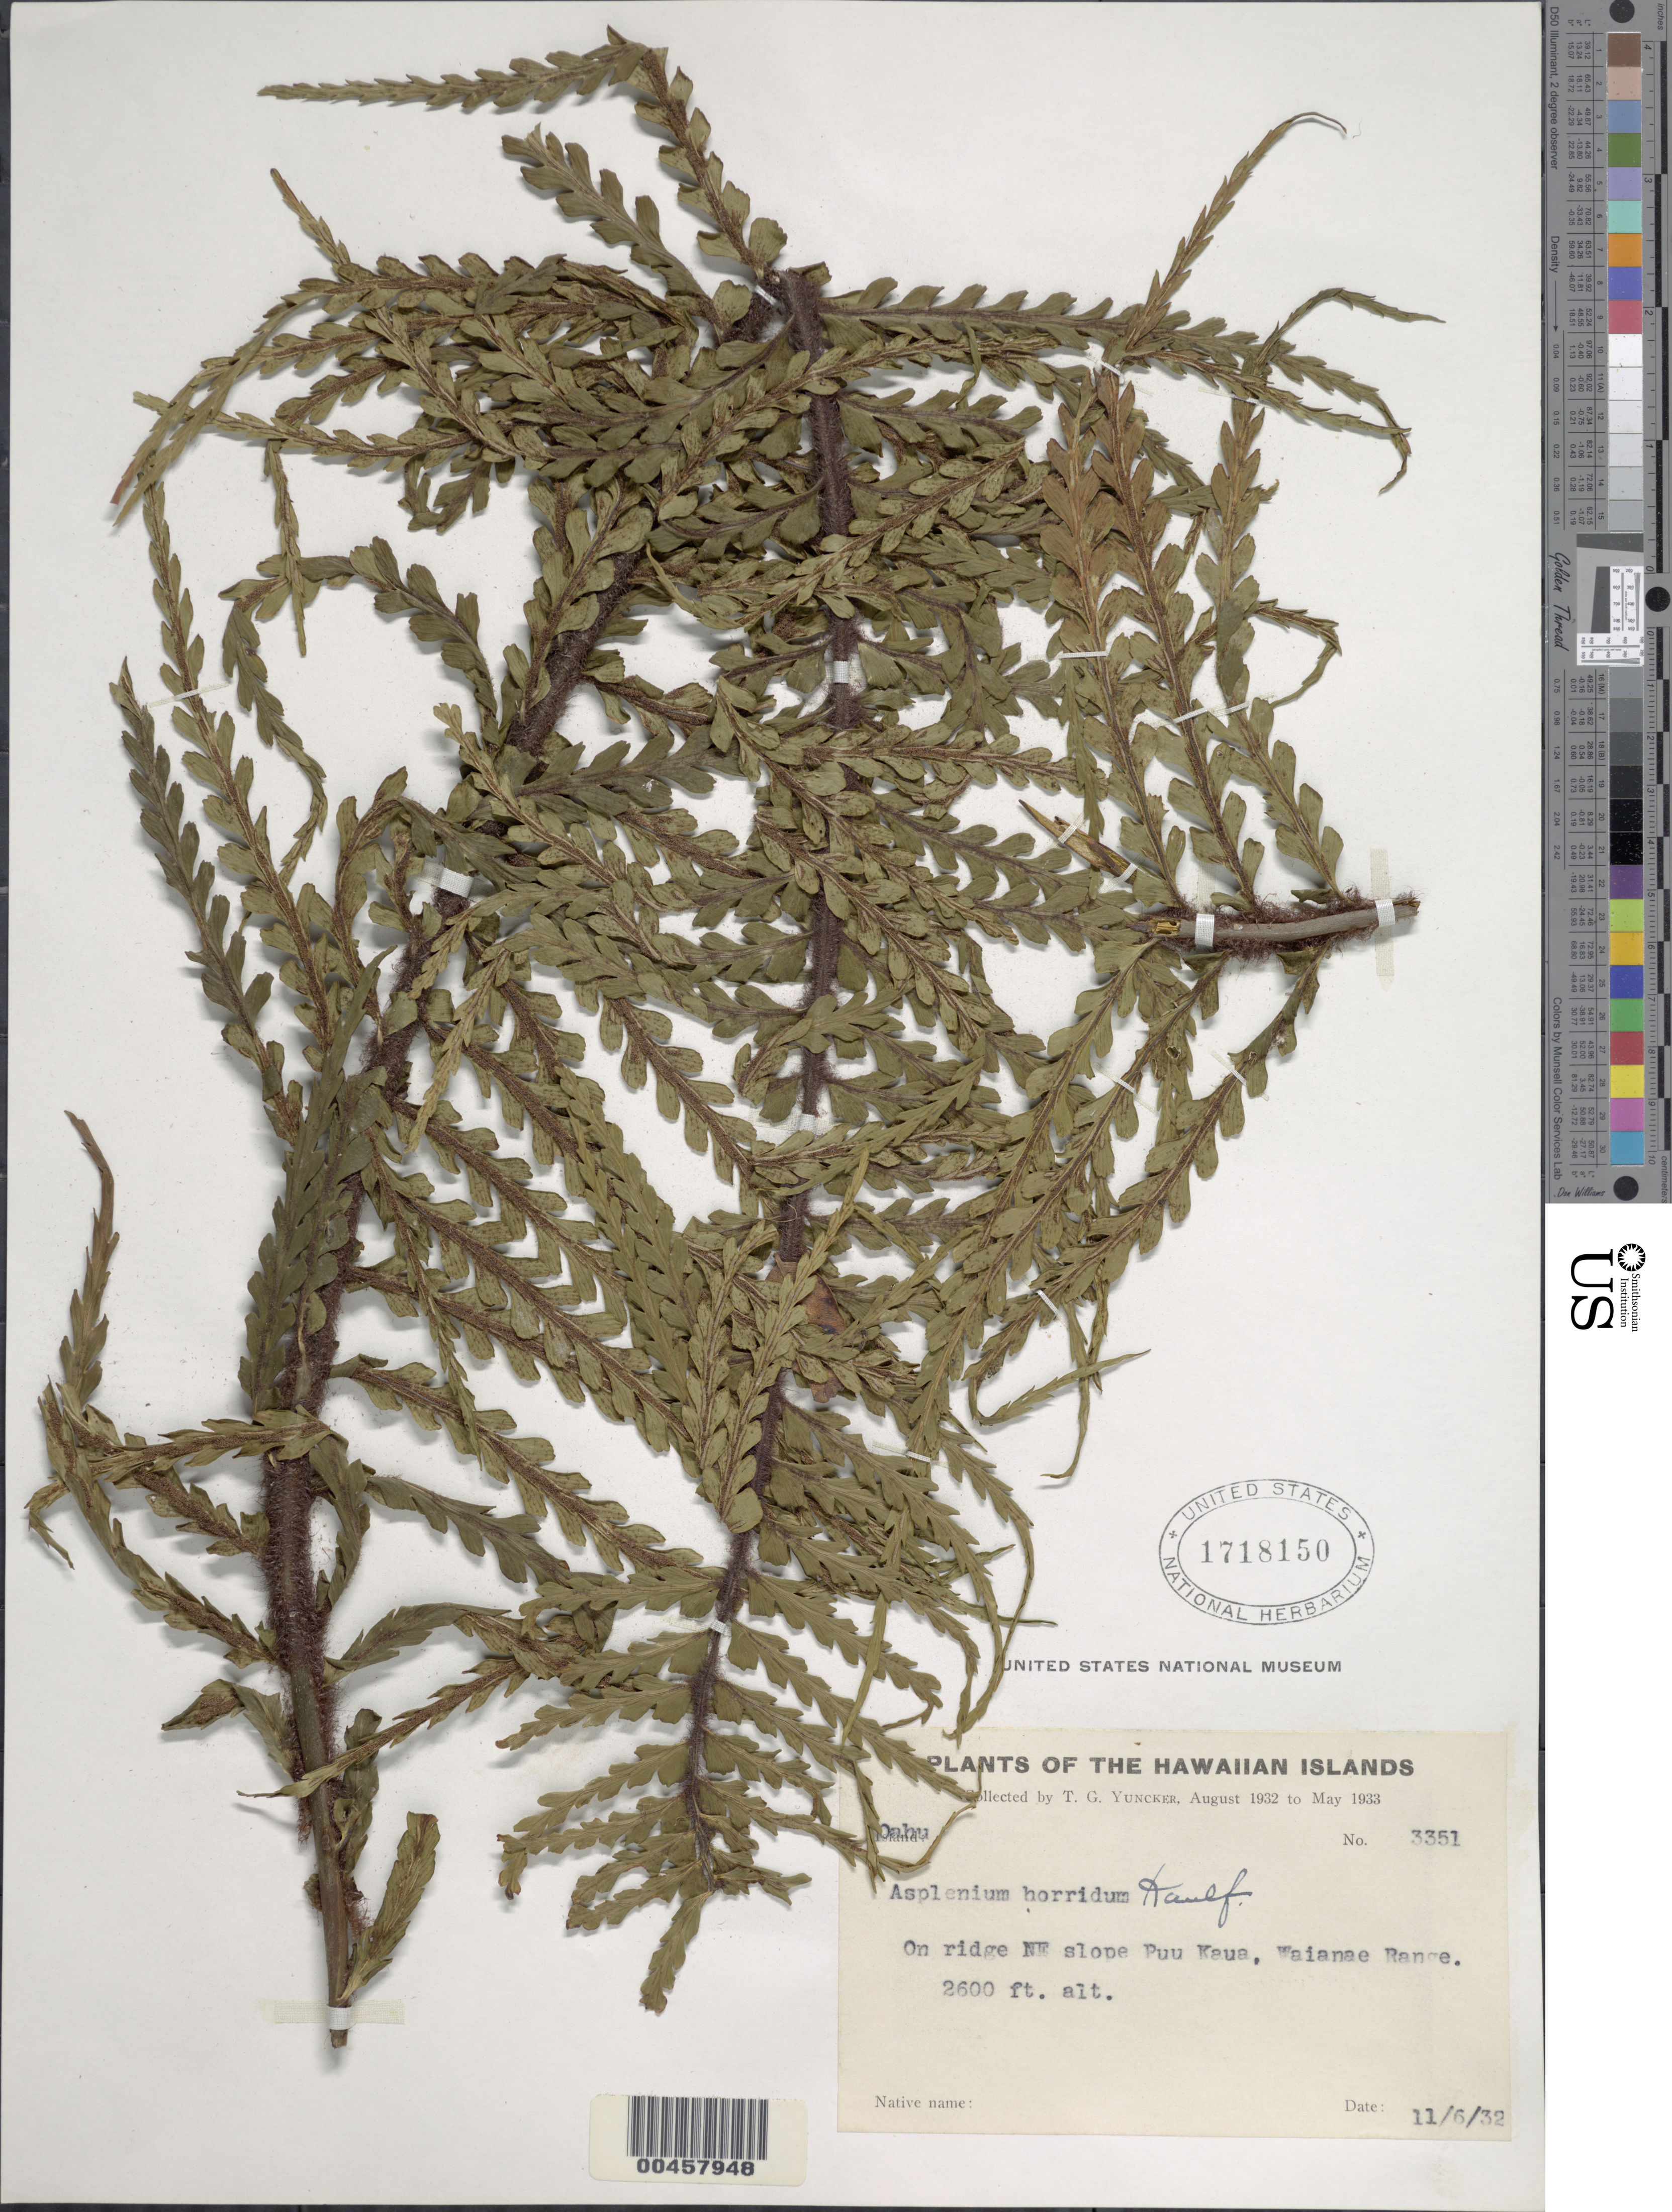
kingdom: Plantae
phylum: Tracheophyta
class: Polypodiopsida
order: Polypodiales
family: Aspleniaceae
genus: Asplenium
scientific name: Asplenium horridum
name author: Kaulf.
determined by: Salgado, A. E.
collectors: T. G. Yuncker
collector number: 3351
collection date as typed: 6 Nov 1932 or 11 Jun 1932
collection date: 1932-06-11 or 1932-11-06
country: United States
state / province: Hawaii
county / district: Honolulu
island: Oahu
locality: On ridge NE slope Puu Kaua, Waianae Range.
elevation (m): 792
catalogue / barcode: US 1718150